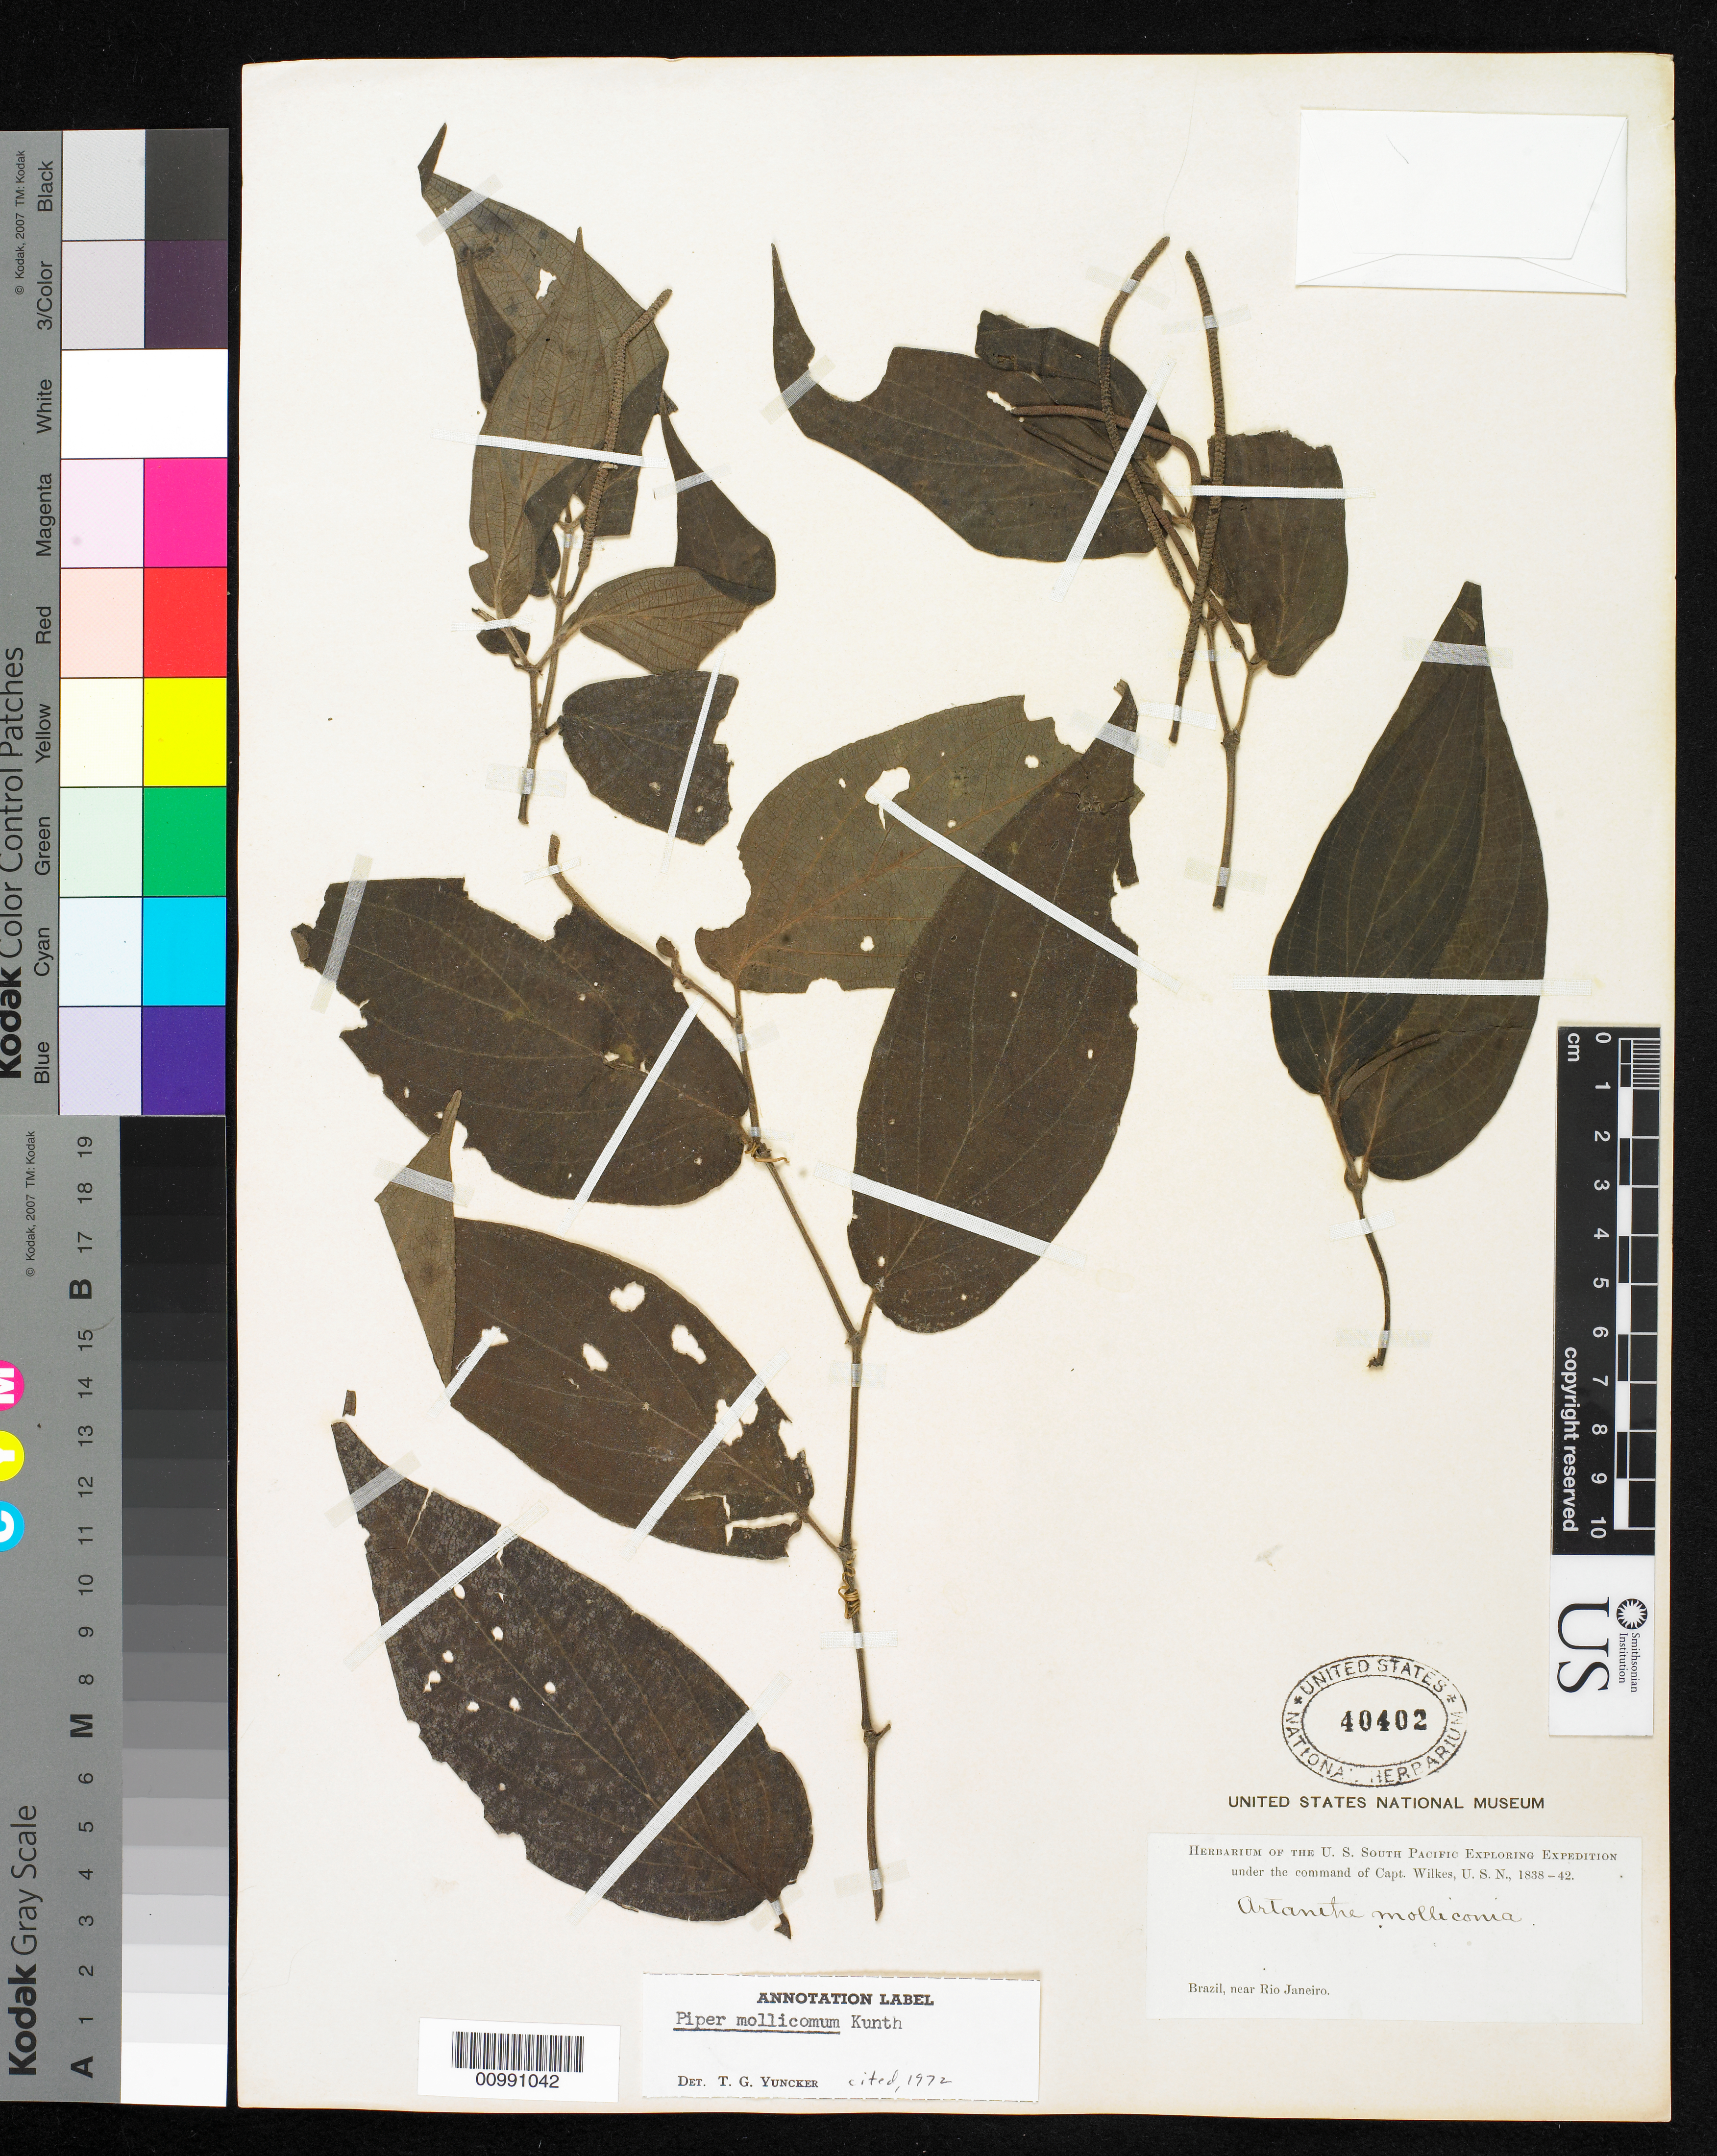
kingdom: Plantae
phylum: Tracheophyta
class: Magnoliopsida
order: Piperales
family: Piperaceae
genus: Piper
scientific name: Piper mollicomum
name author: Kunth ex Steud.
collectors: Wilkes Explor. Exped.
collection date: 1838/1842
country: Brazil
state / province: Rio de Janeiro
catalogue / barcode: US 40402